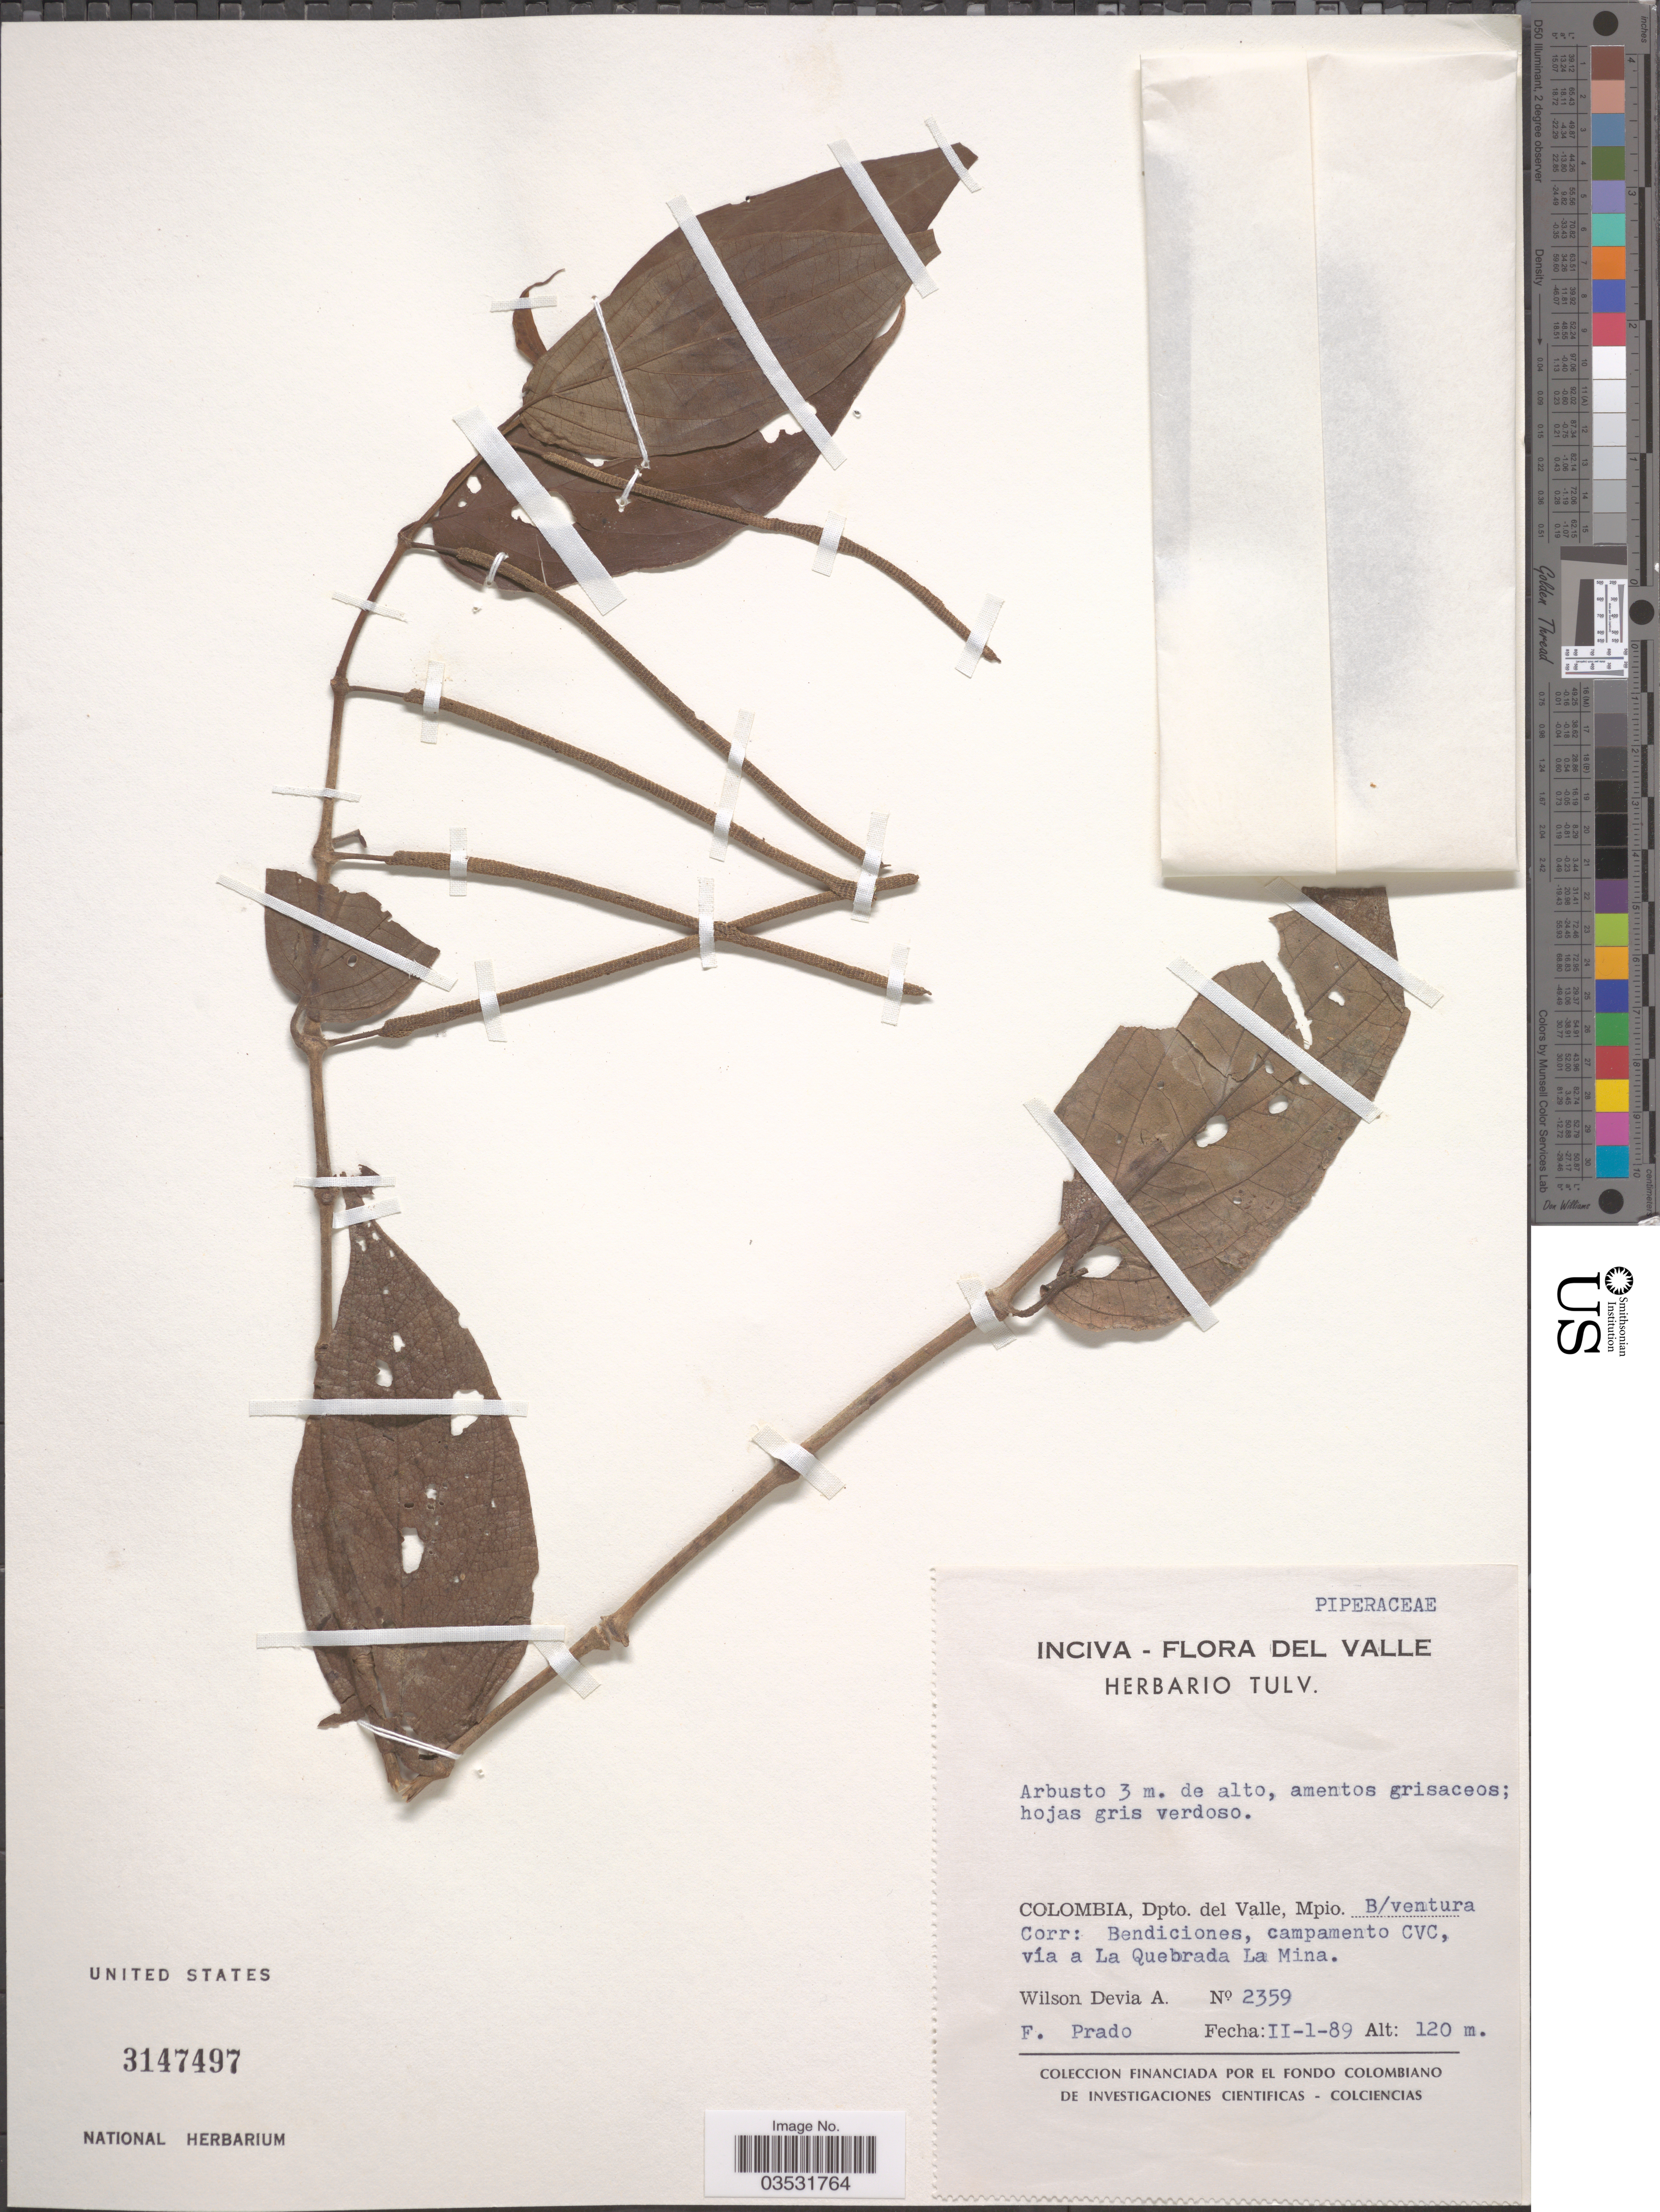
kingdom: Plantae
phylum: Tracheophyta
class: Magnoliopsida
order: Piperales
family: Piperaceae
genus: Piper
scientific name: Piper sp.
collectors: W. Devia A. & F. Prado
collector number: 2359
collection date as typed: Transcribed d/m/y: 1/2/89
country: Colombia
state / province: Valle del Cauca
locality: Dpto. del Valle, Mpio. B/ ventura. Corr: Bendiciones, campamento CVC, vía a La Quebrada La Mina.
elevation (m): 120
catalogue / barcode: US 3147497